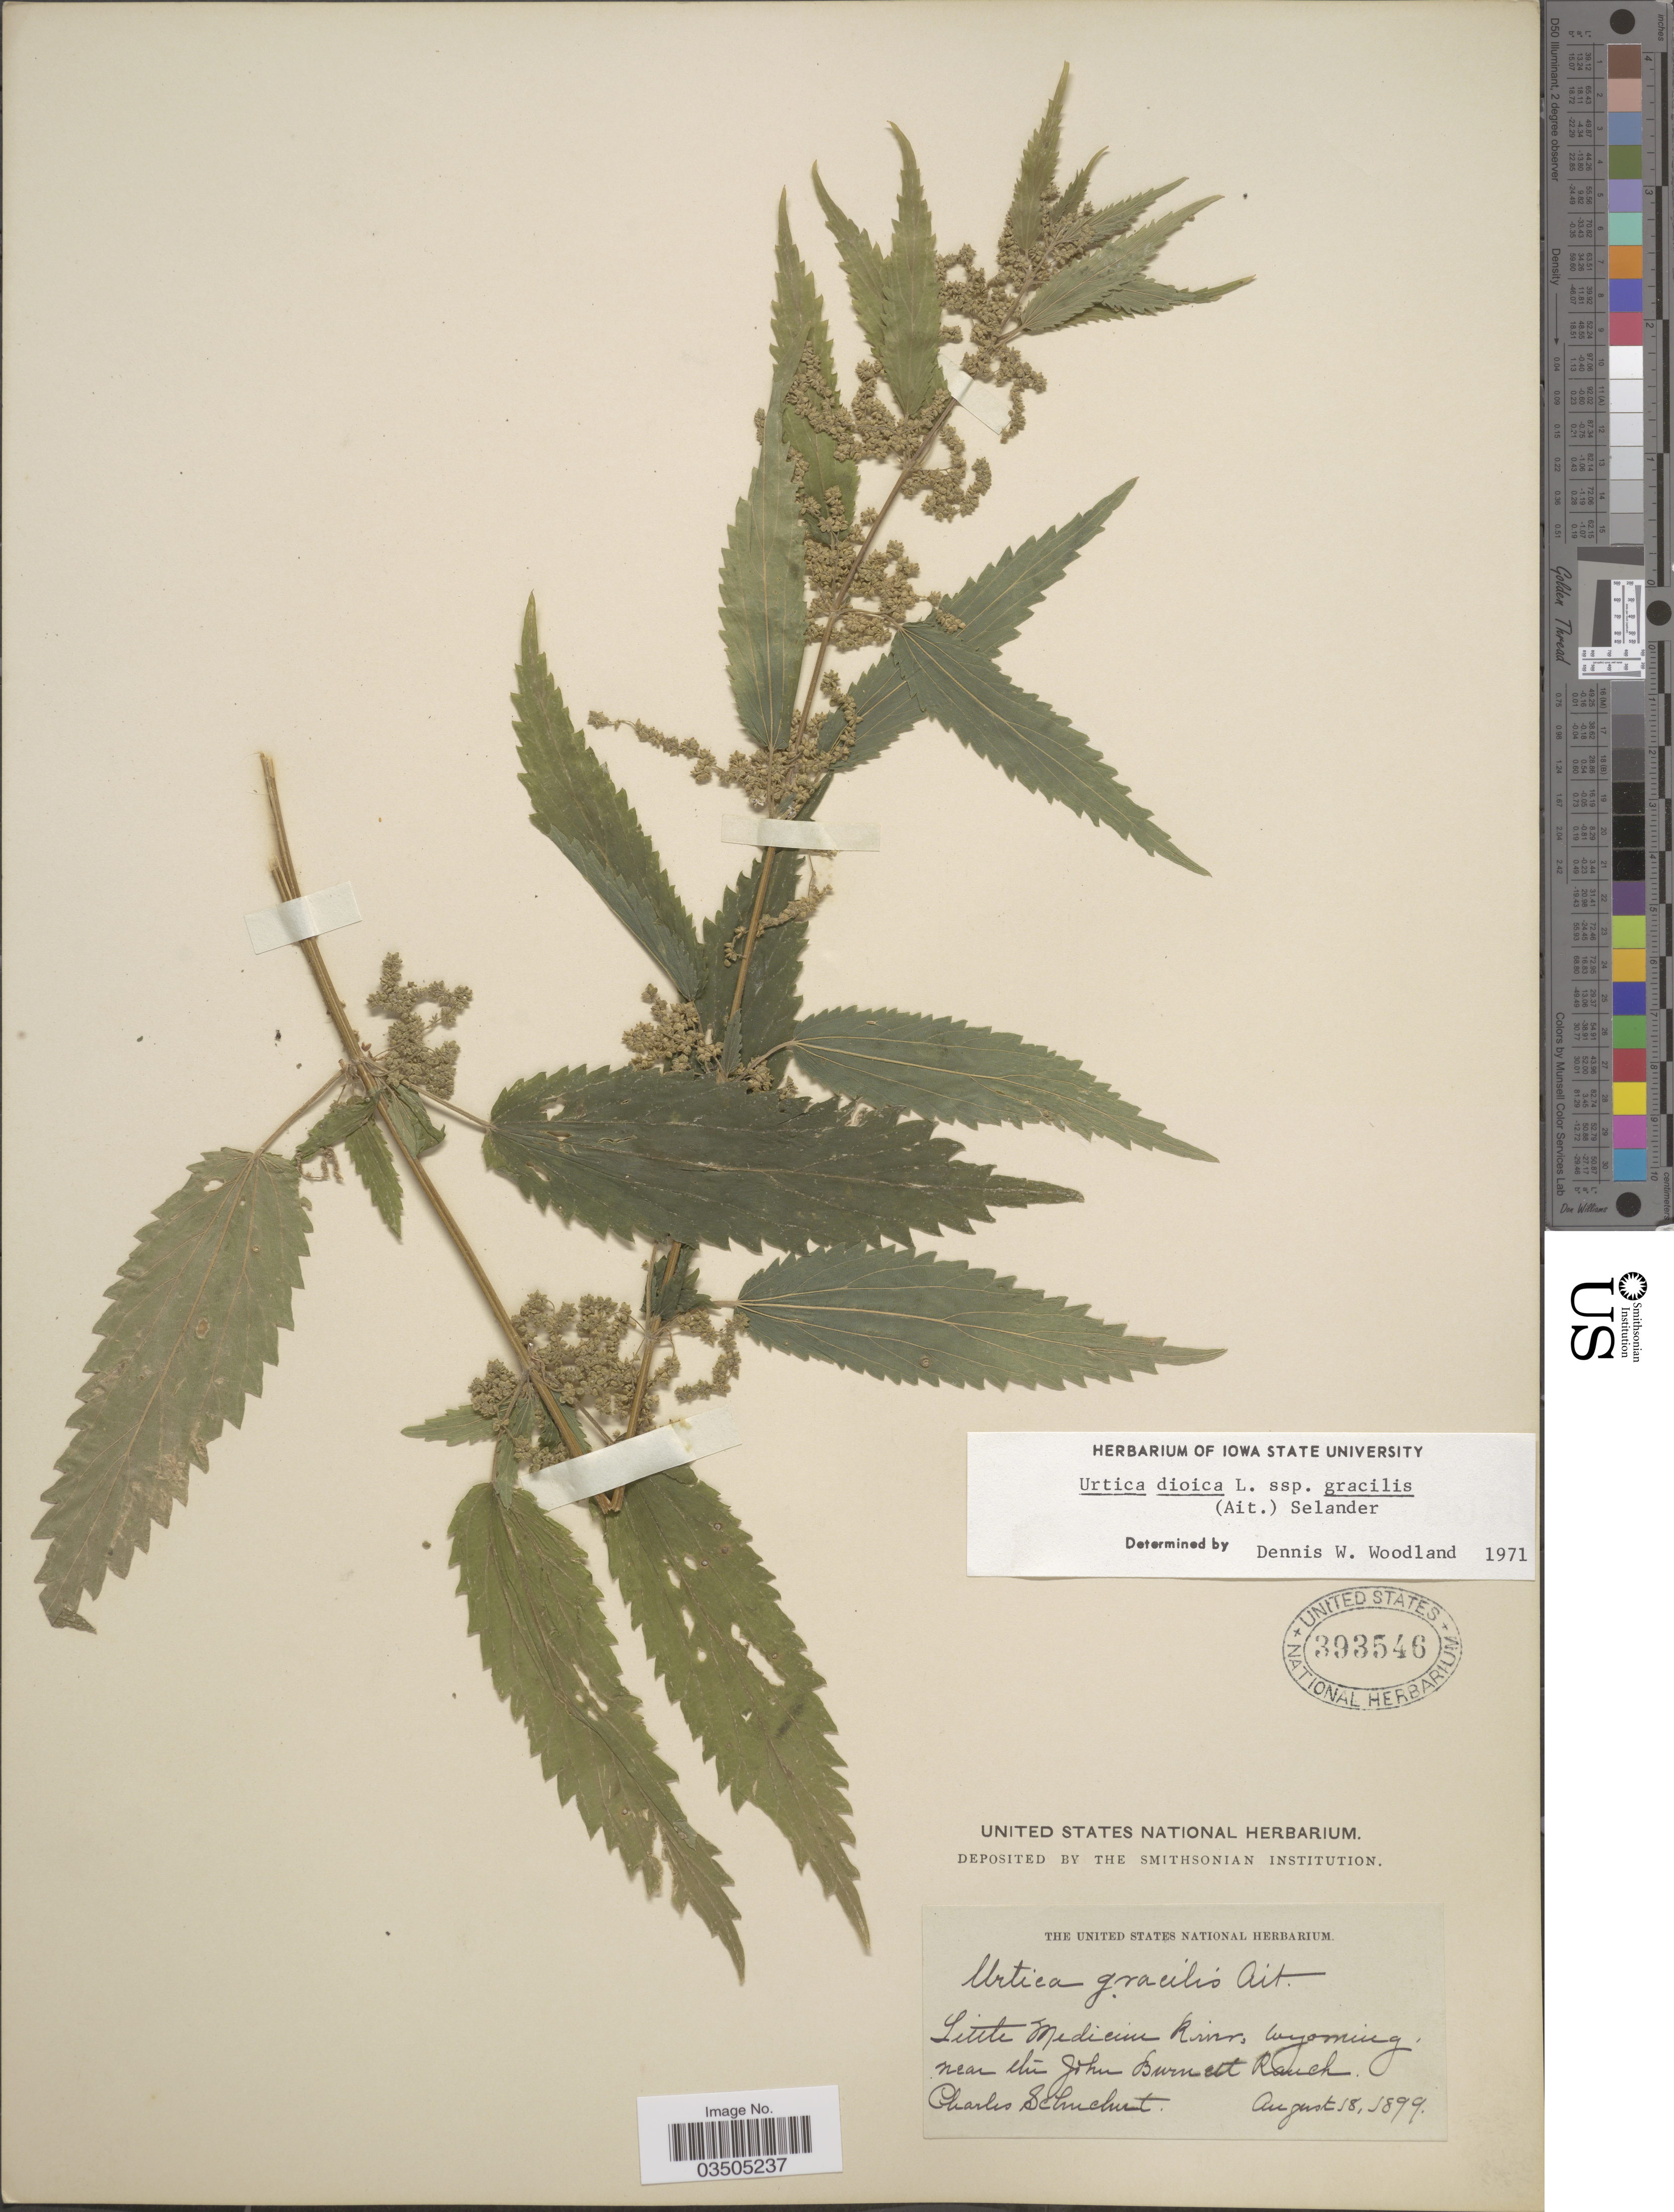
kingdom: Plantae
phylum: Tracheophyta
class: Magnoliopsida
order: Rosales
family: Urticaceae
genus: Urtica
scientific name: Urtica dioica subsp. gracilis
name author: L.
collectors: C. Schuchert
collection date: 1899-08-18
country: United States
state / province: Wyoming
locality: Little Medicine River, near the John Burnett Ranch.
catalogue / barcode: US 393546